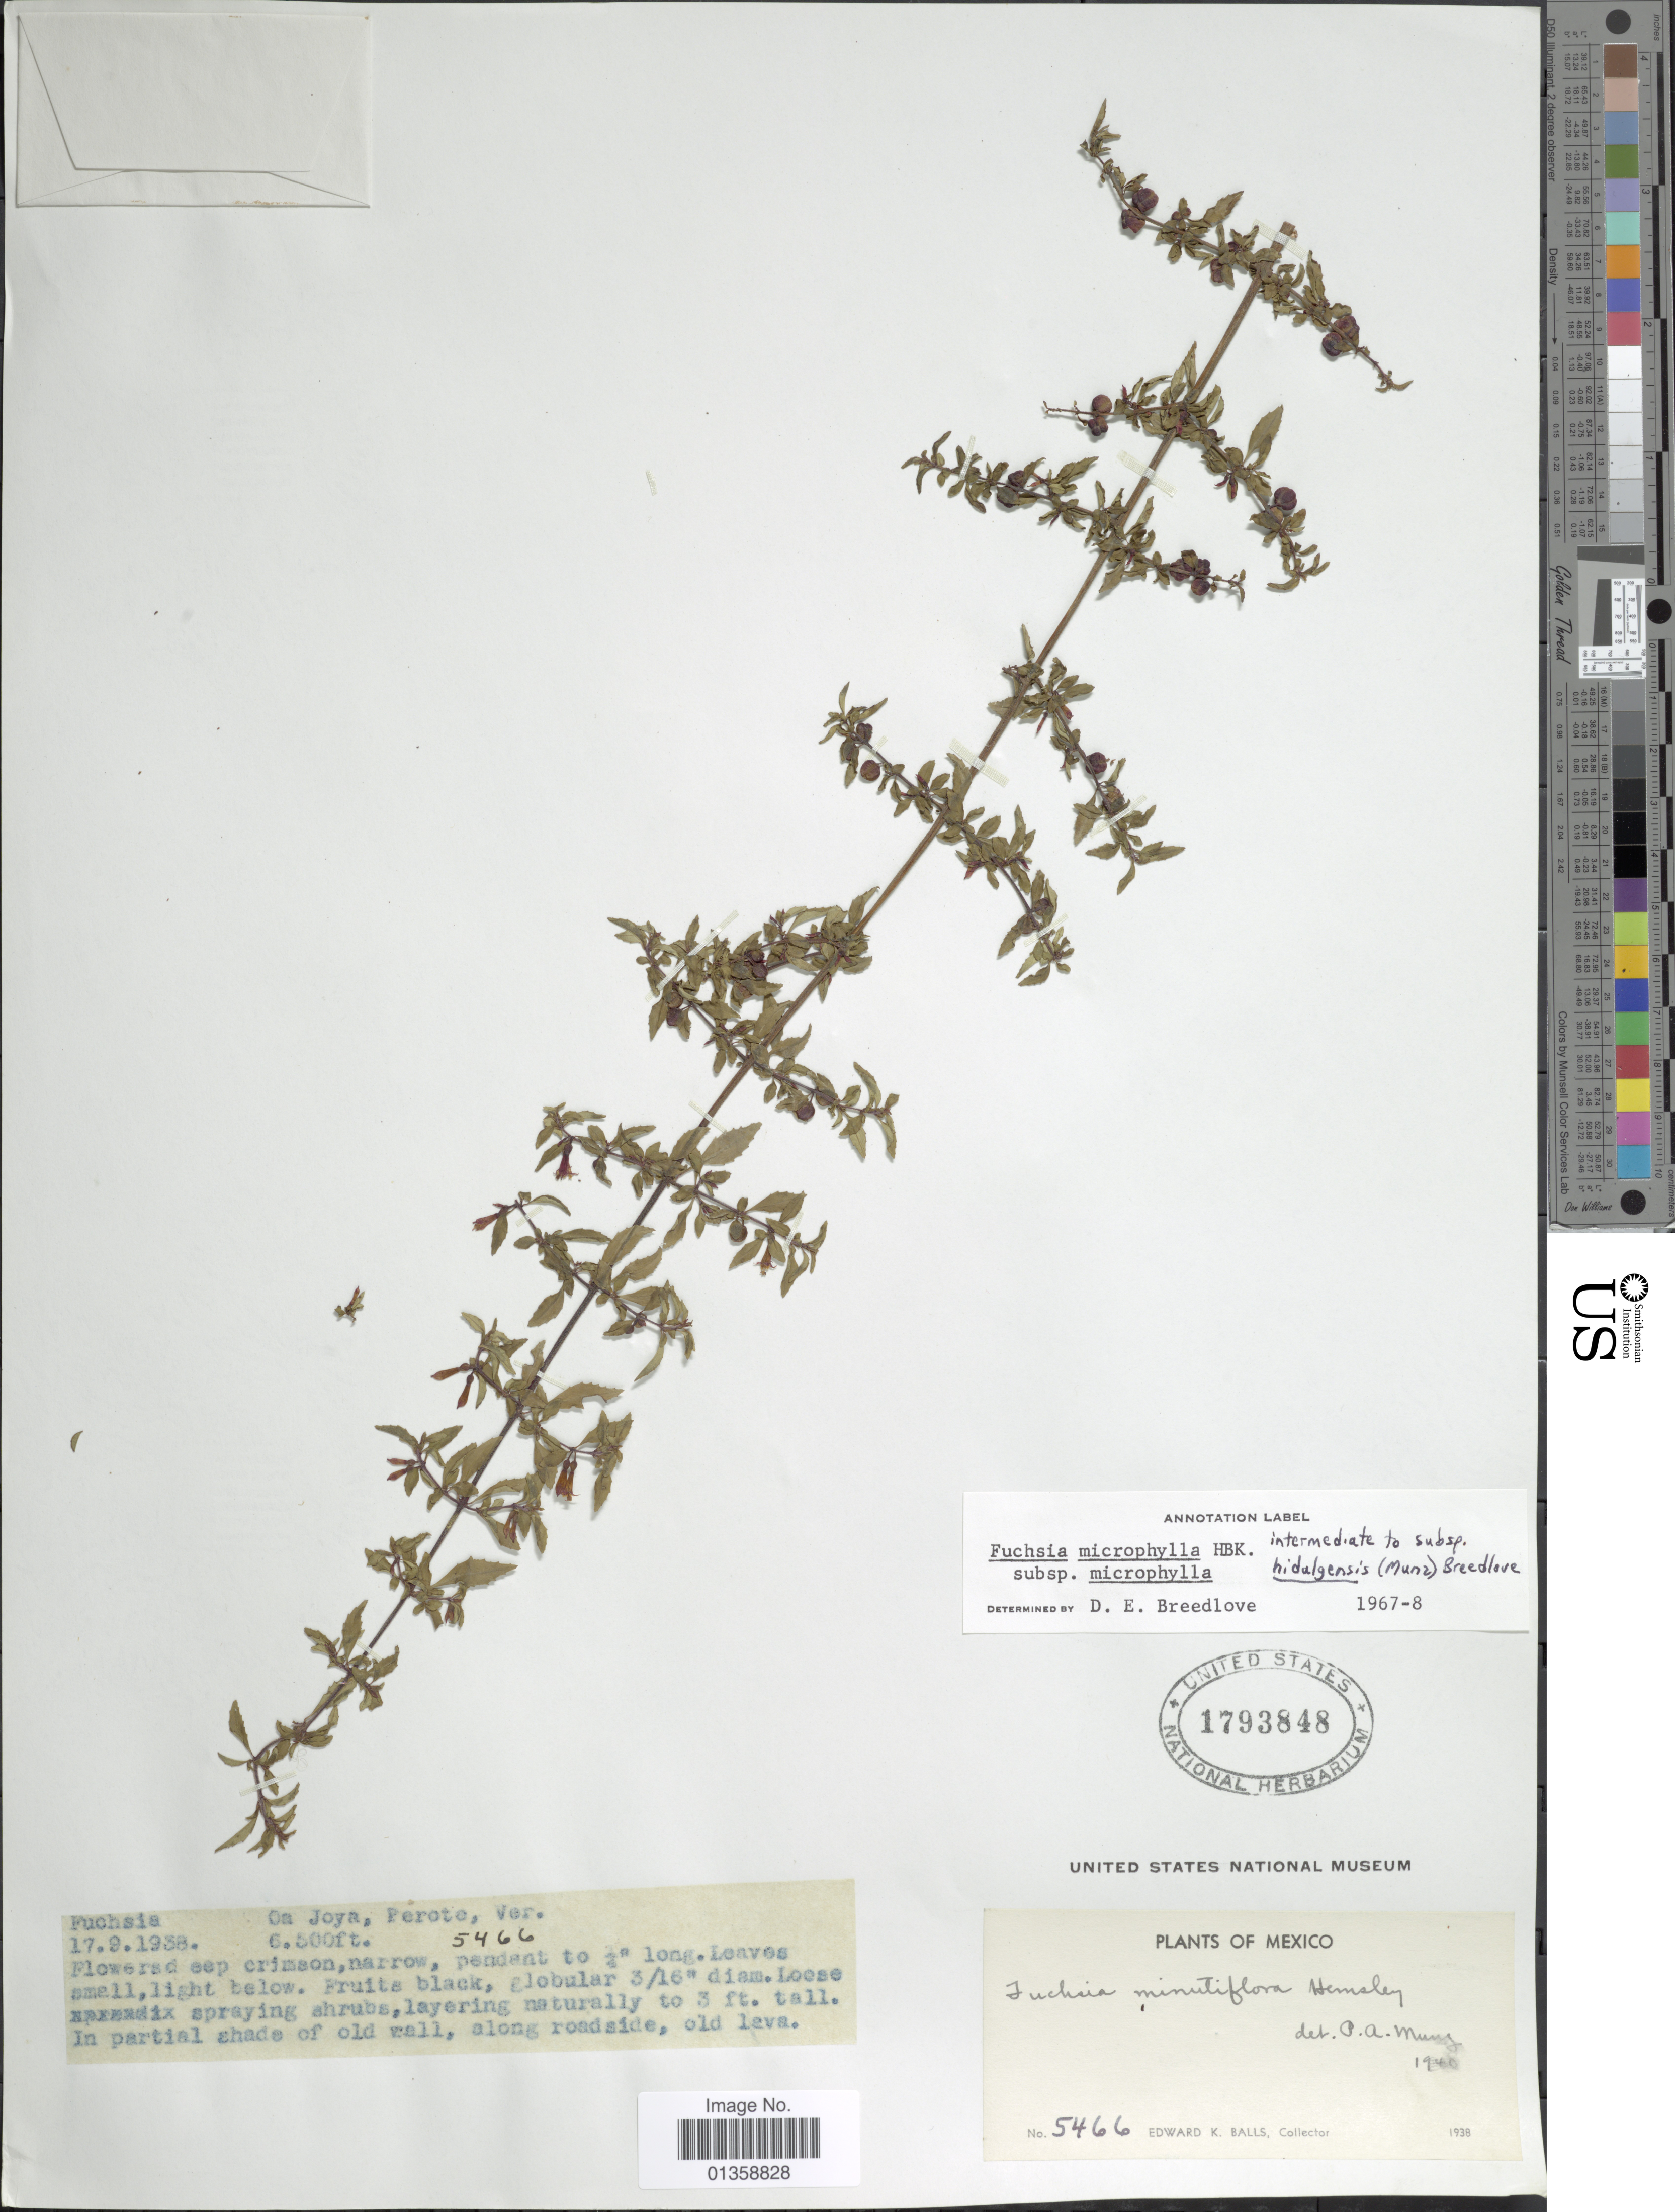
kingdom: Plantae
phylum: Tracheophyta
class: Magnoliopsida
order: Myrtales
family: Onagraceae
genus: Fuchsia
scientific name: Fuchsia microphylla subsp. microphylla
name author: Kunth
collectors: E. K. Balls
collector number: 5466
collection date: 1938-09-17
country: Mexico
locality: Oa Joya, Perote, Ver.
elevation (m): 1981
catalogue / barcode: US 1793848